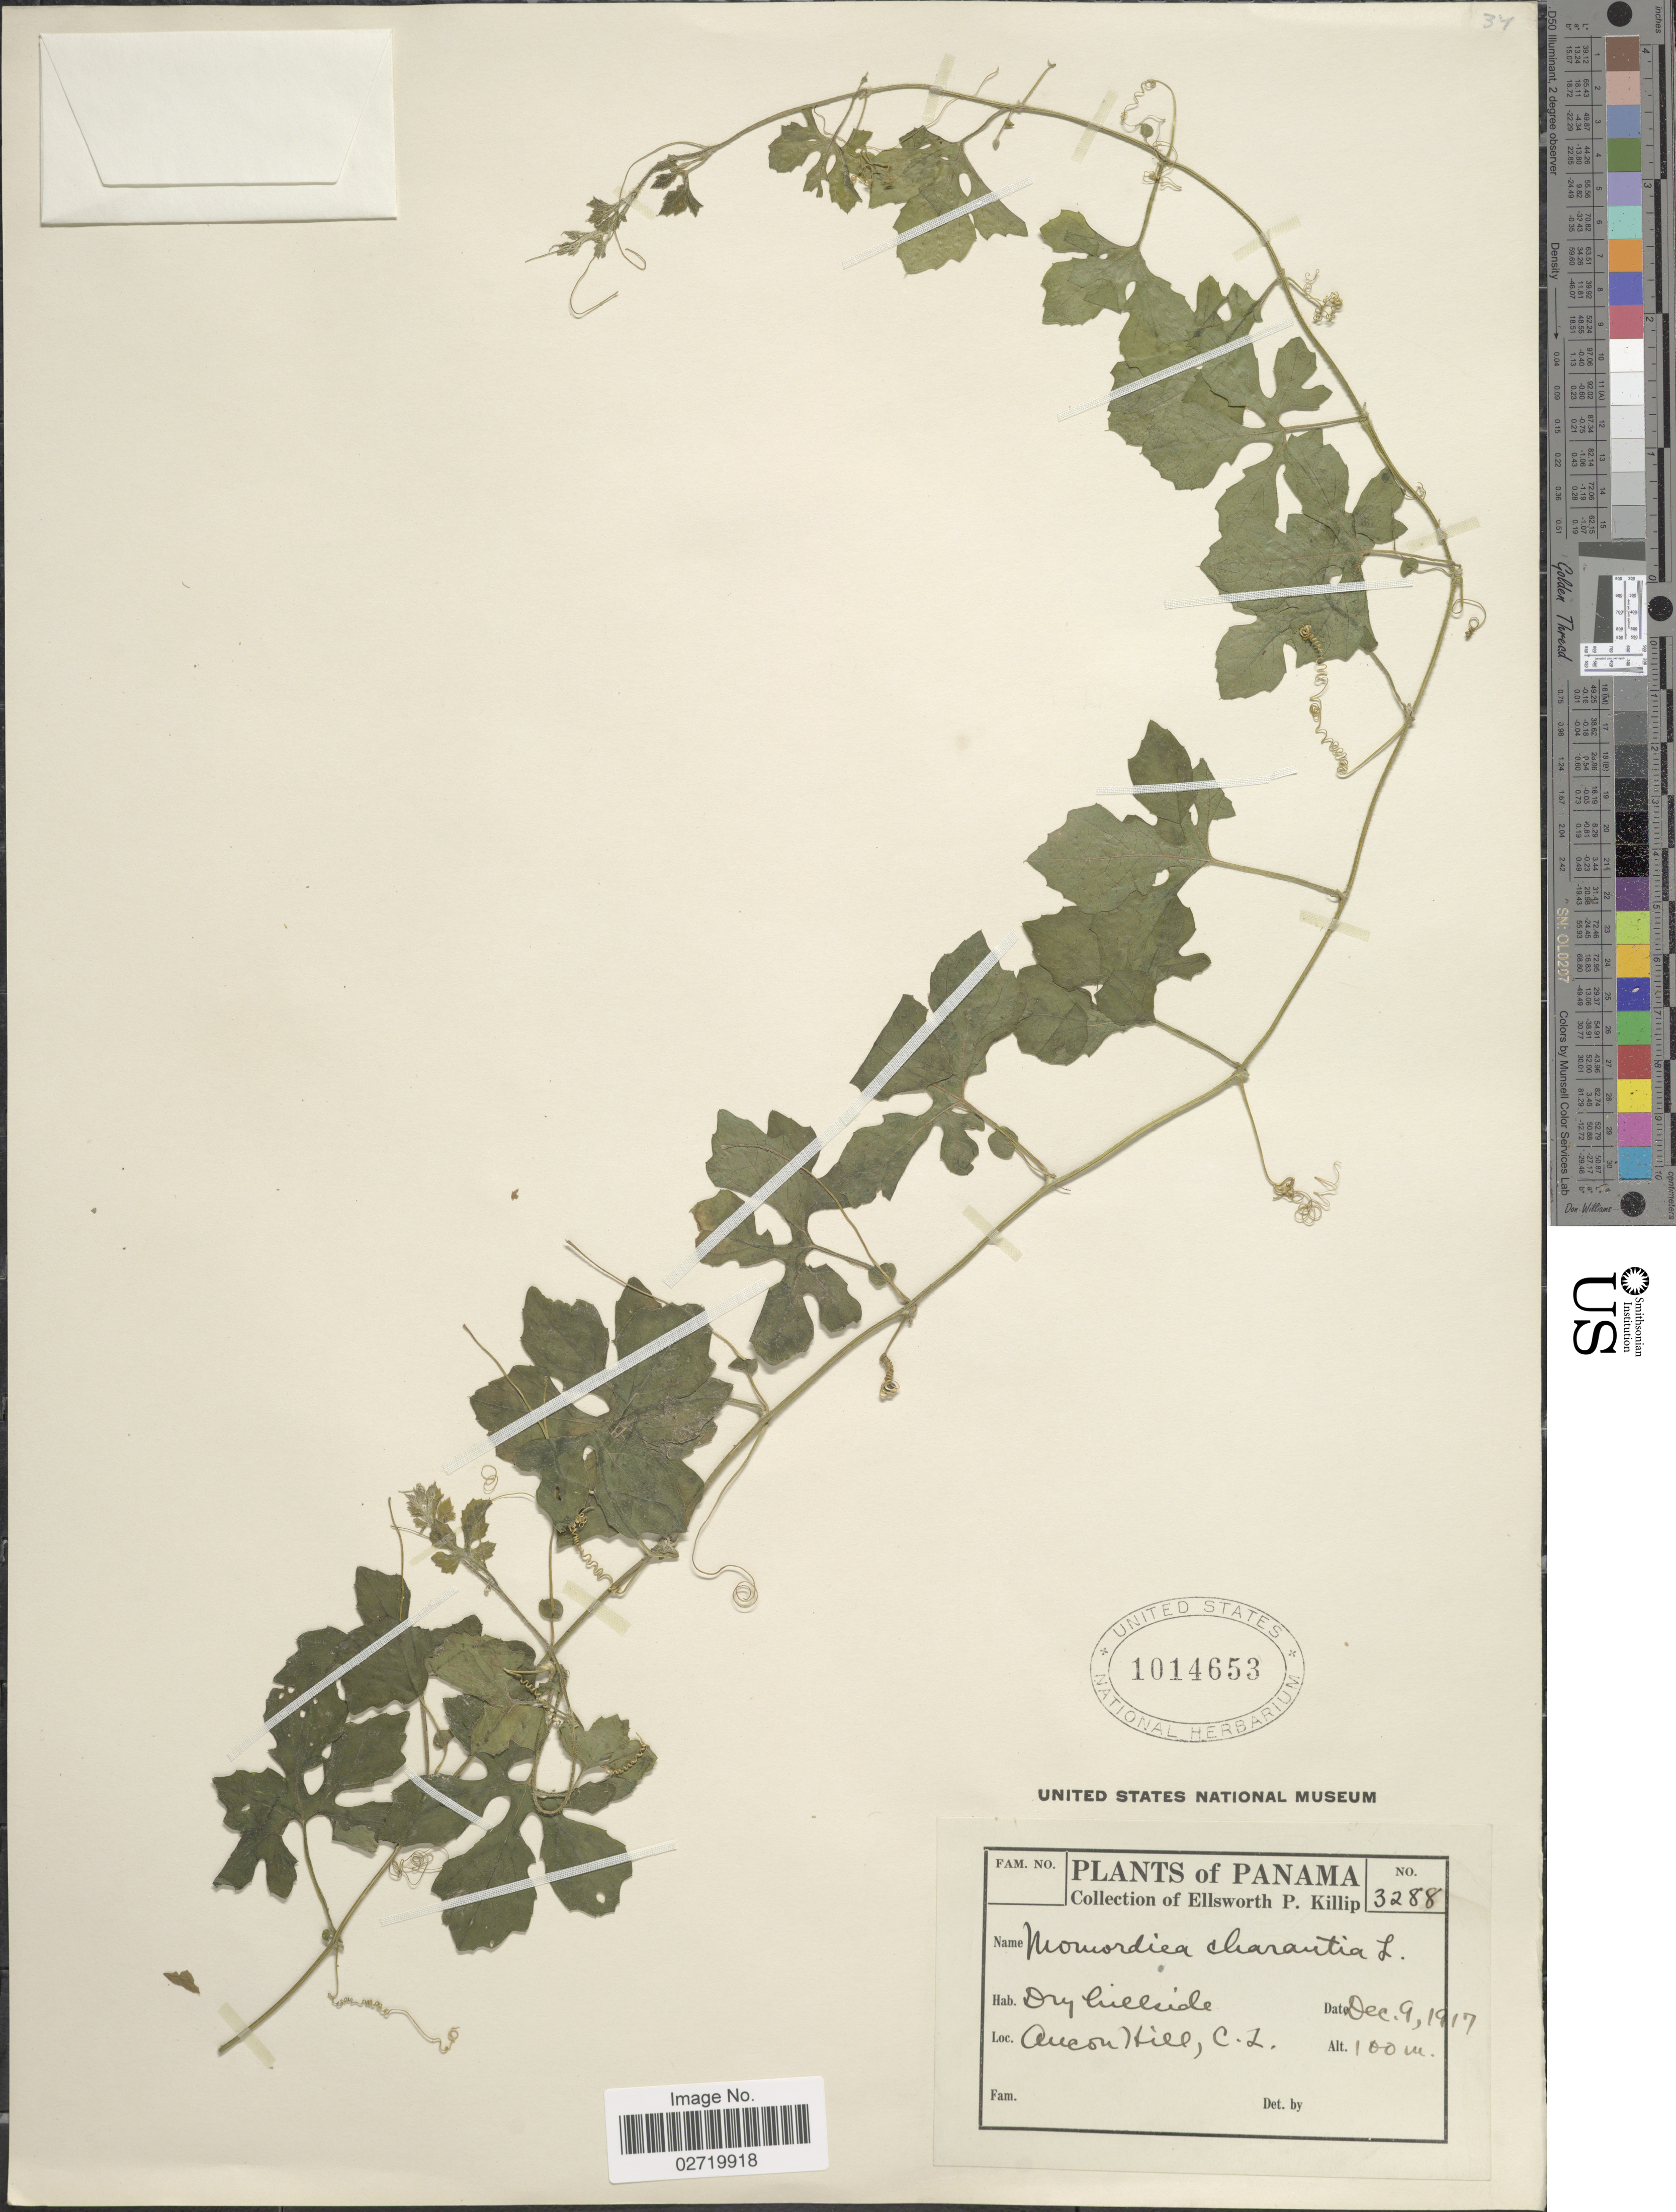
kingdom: Plantae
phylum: Tracheophyta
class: Magnoliopsida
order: Cucurbitales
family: Cucurbitaceae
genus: Momordica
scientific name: Momordica charantia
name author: L.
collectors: E. P. Killip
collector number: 3288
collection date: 1917-12-09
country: Panama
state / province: Colón / Panamá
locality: Ancon Hill, C. Z.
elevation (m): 100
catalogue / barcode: US 1014653